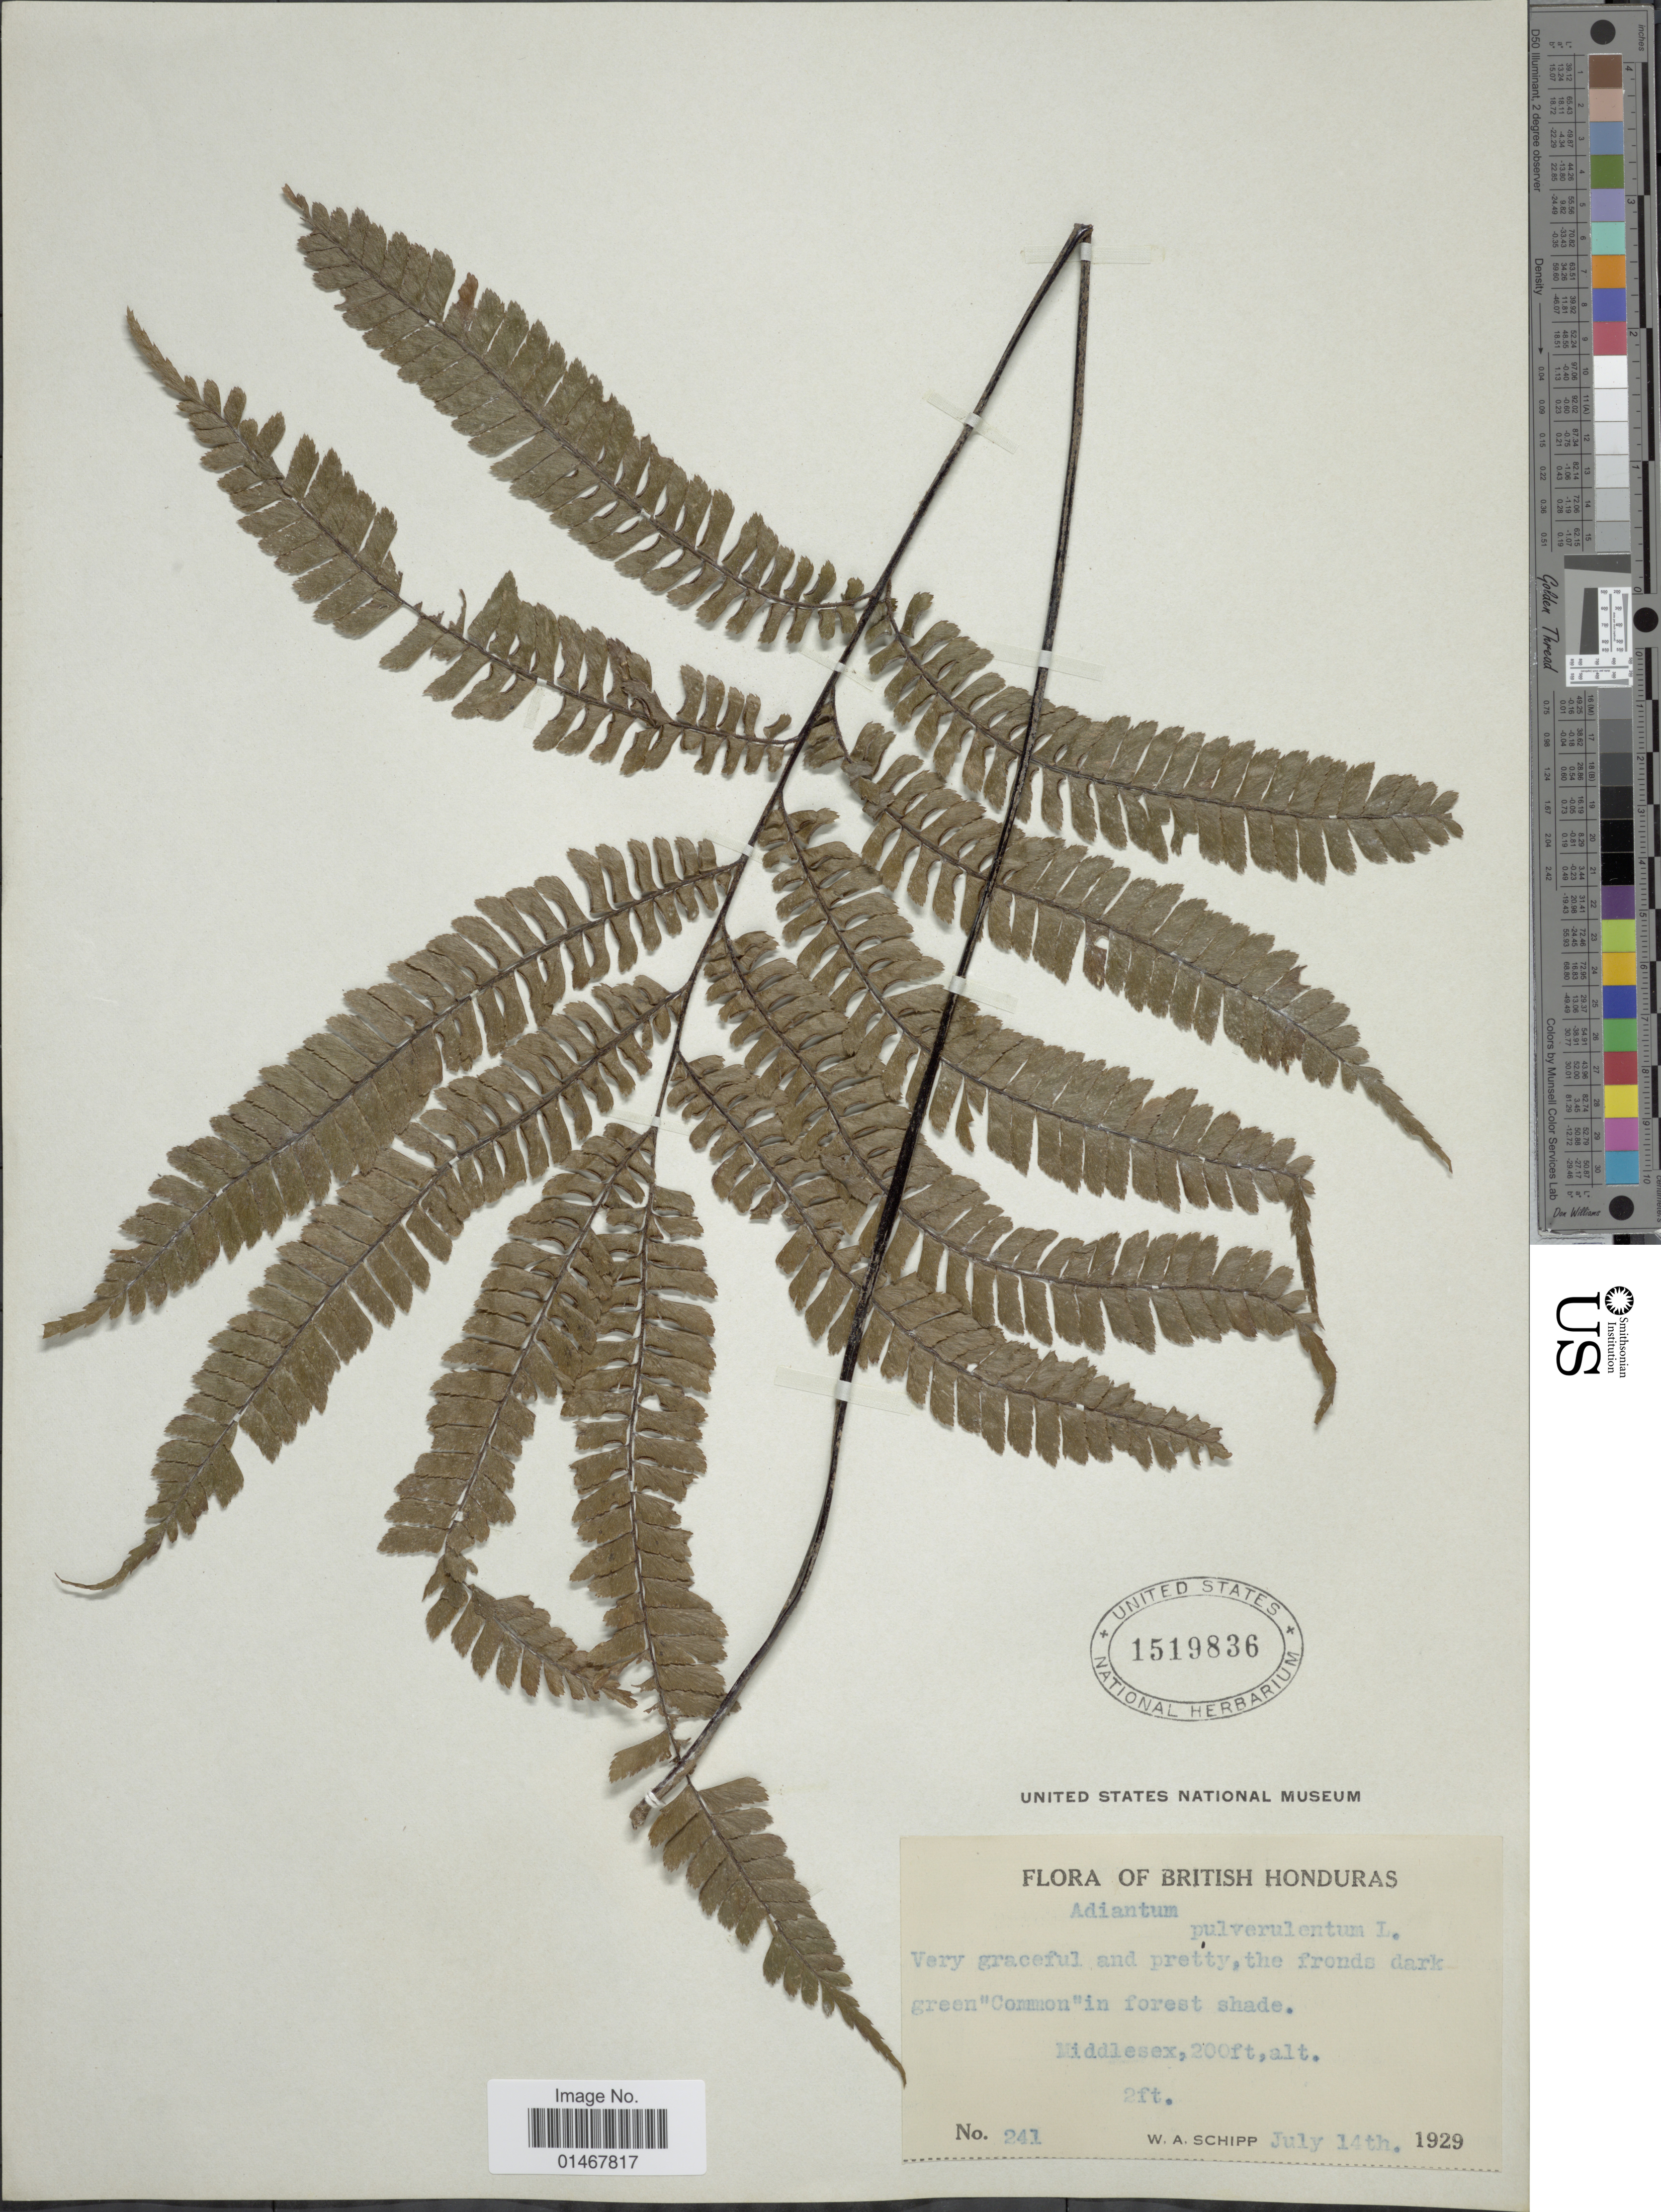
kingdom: Plantae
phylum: Tracheophyta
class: Polypodiopsida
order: Polypodiales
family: Pteridaceae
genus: Adiantum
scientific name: Adiantum pulverulentum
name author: L.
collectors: W. Schipp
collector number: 241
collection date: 1929-07-14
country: Belize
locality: British Honduras, Middlesex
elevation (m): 61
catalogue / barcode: US 1519836